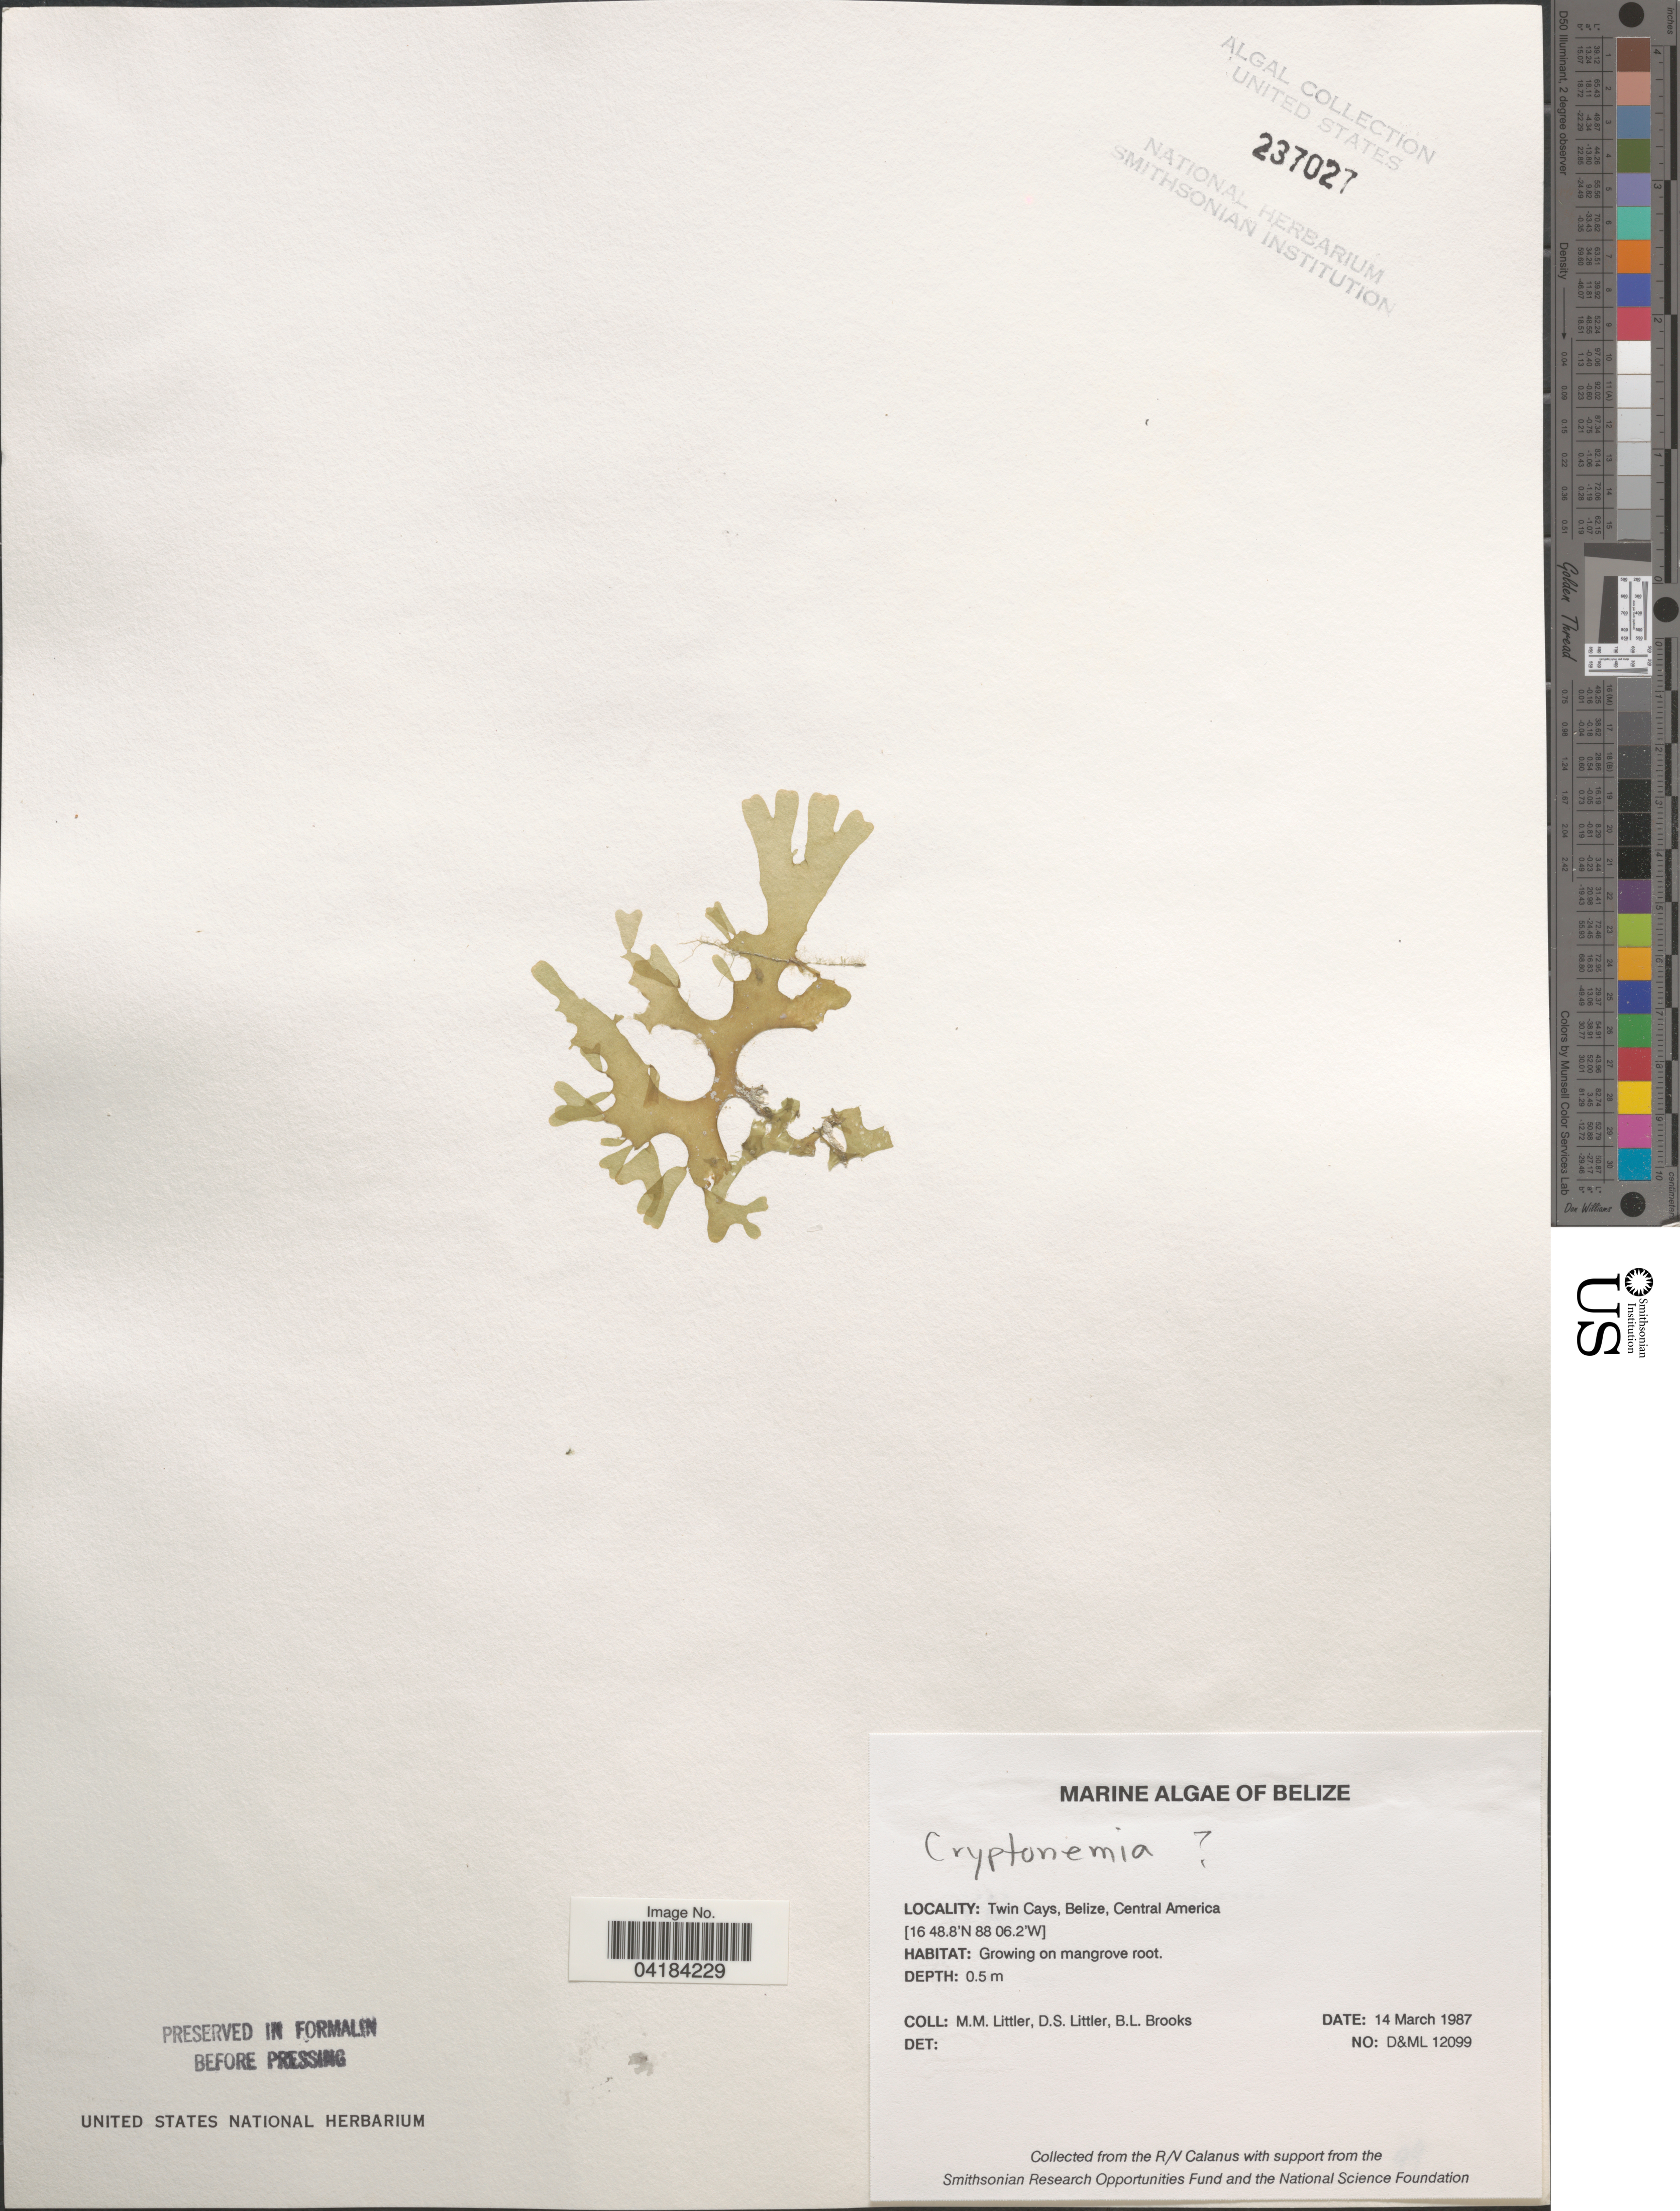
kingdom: Plantae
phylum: Rhodophyta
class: Florideophyceae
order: Halymeniales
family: Halymeniaceae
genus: Cryptonemia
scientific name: Cryptonemia sp.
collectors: D. S. Littler & B. Brooks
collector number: D&ML12099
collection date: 1987-03-14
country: Belize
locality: Twin Cays.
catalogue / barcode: US 237027